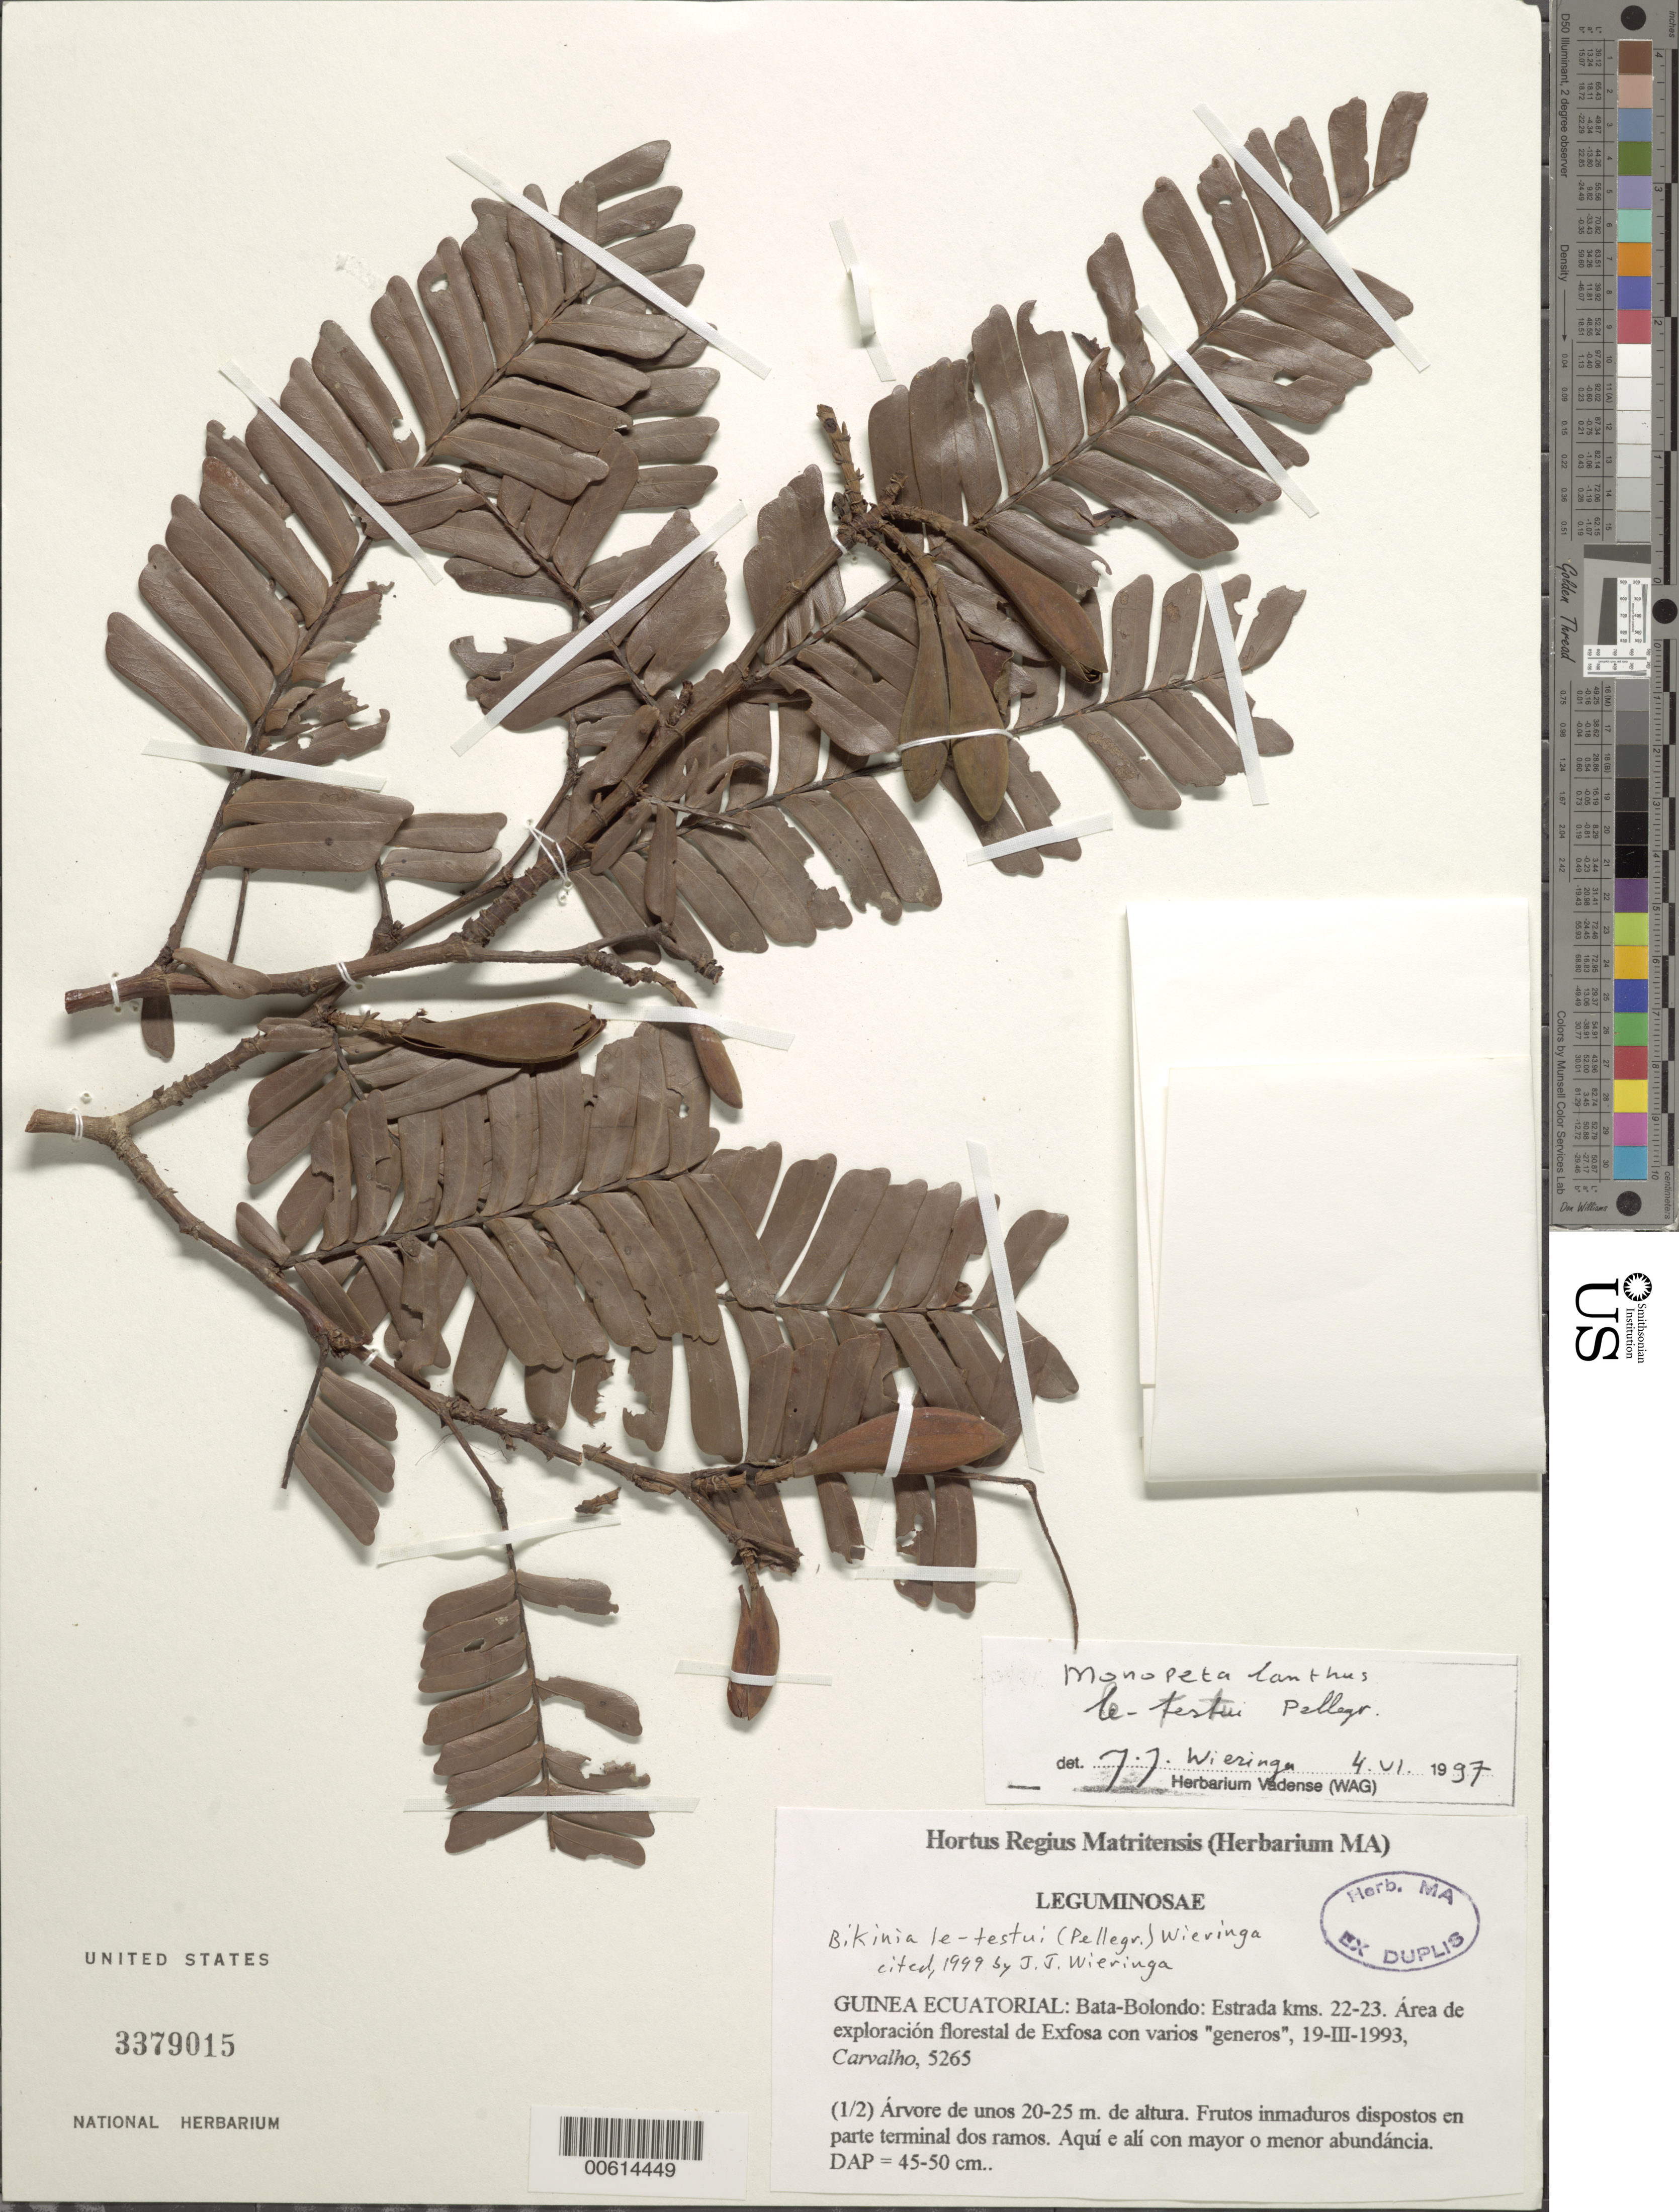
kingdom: Plantae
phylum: Tracheophyta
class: Magnoliopsida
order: Fabales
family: Fabaceae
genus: Bikinia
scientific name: Bikinia letestui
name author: (Pellegr.) Wieringa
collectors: Carvalho, --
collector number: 5265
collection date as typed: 19 Mar 1993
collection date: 1993-03-19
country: Equatorial Guinea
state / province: Litoral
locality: Bata-Bolondo. [former Province of Río Muni (Mbini).]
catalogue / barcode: US 3379015